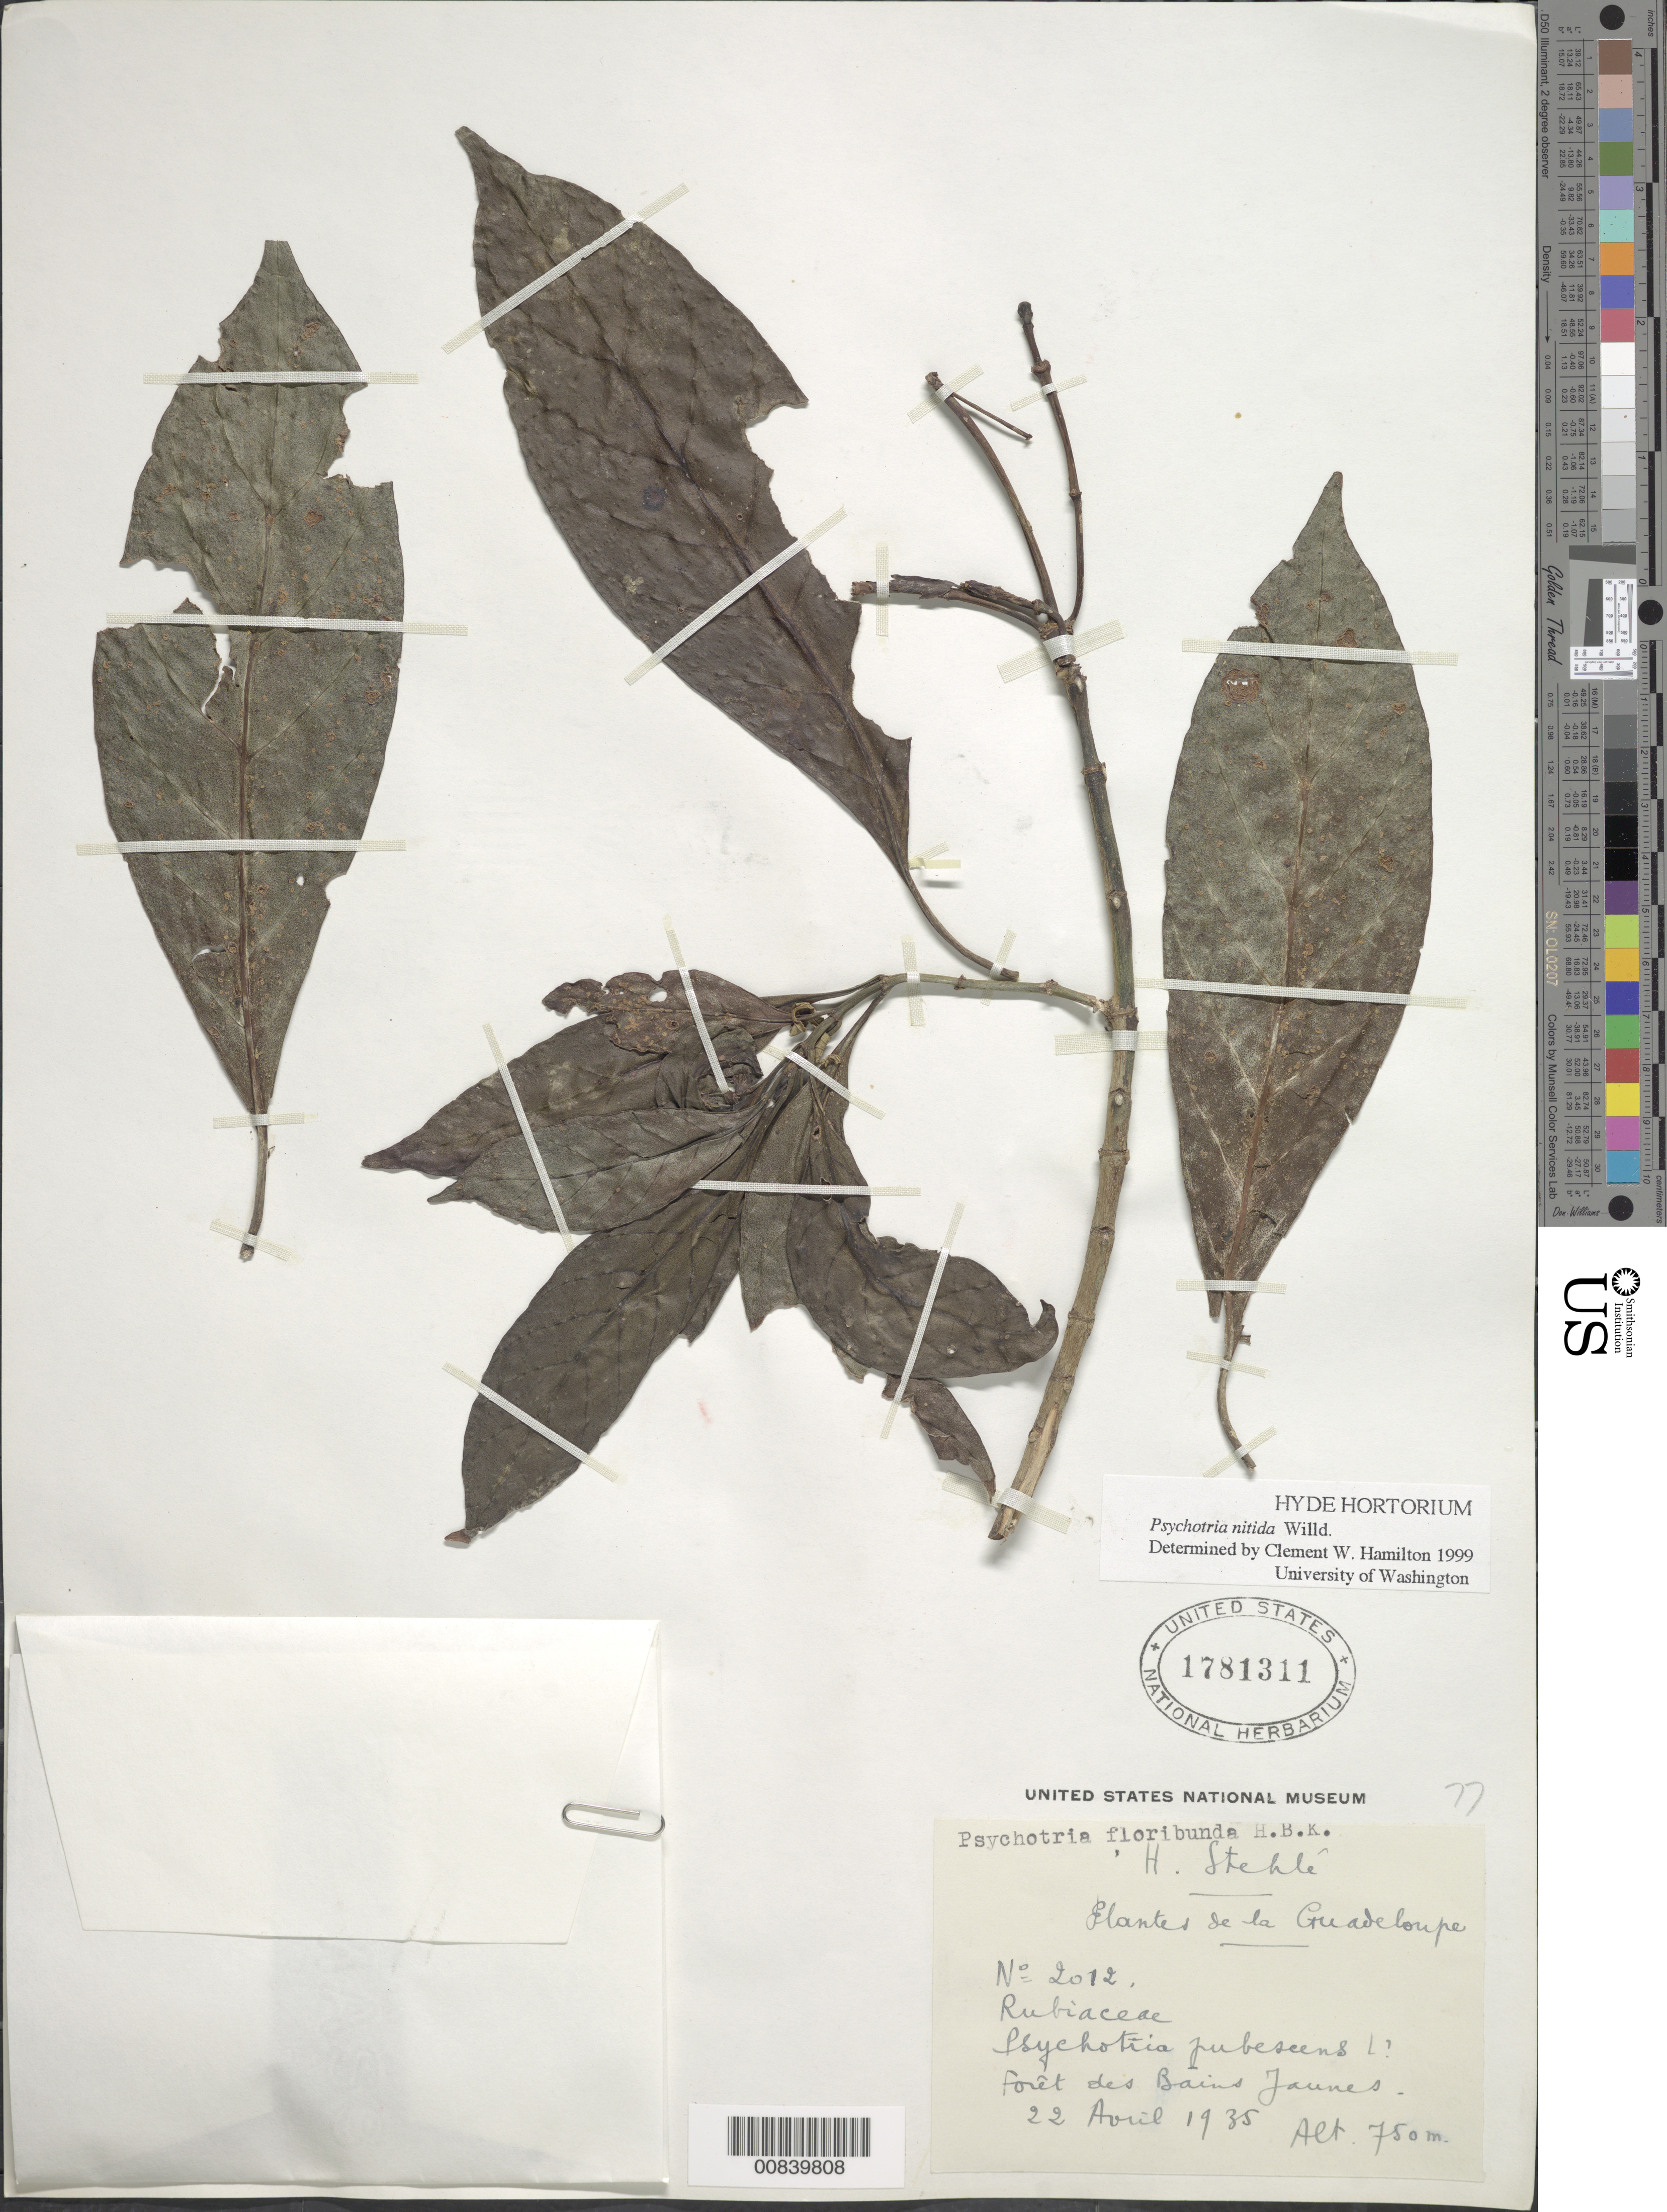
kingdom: Plantae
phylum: Tracheophyta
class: Magnoliopsida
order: Gentianales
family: Rubiaceae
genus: Psychotria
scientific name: Psychotria mapourioides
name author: DC.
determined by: Hamilton, C. W.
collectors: H. Stehlé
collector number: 2012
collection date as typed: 22 Apr 1935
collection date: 1935-04-22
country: Guadeloupe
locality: Forêt des Bains Jaunes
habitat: Forêt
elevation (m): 750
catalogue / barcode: US 1781311